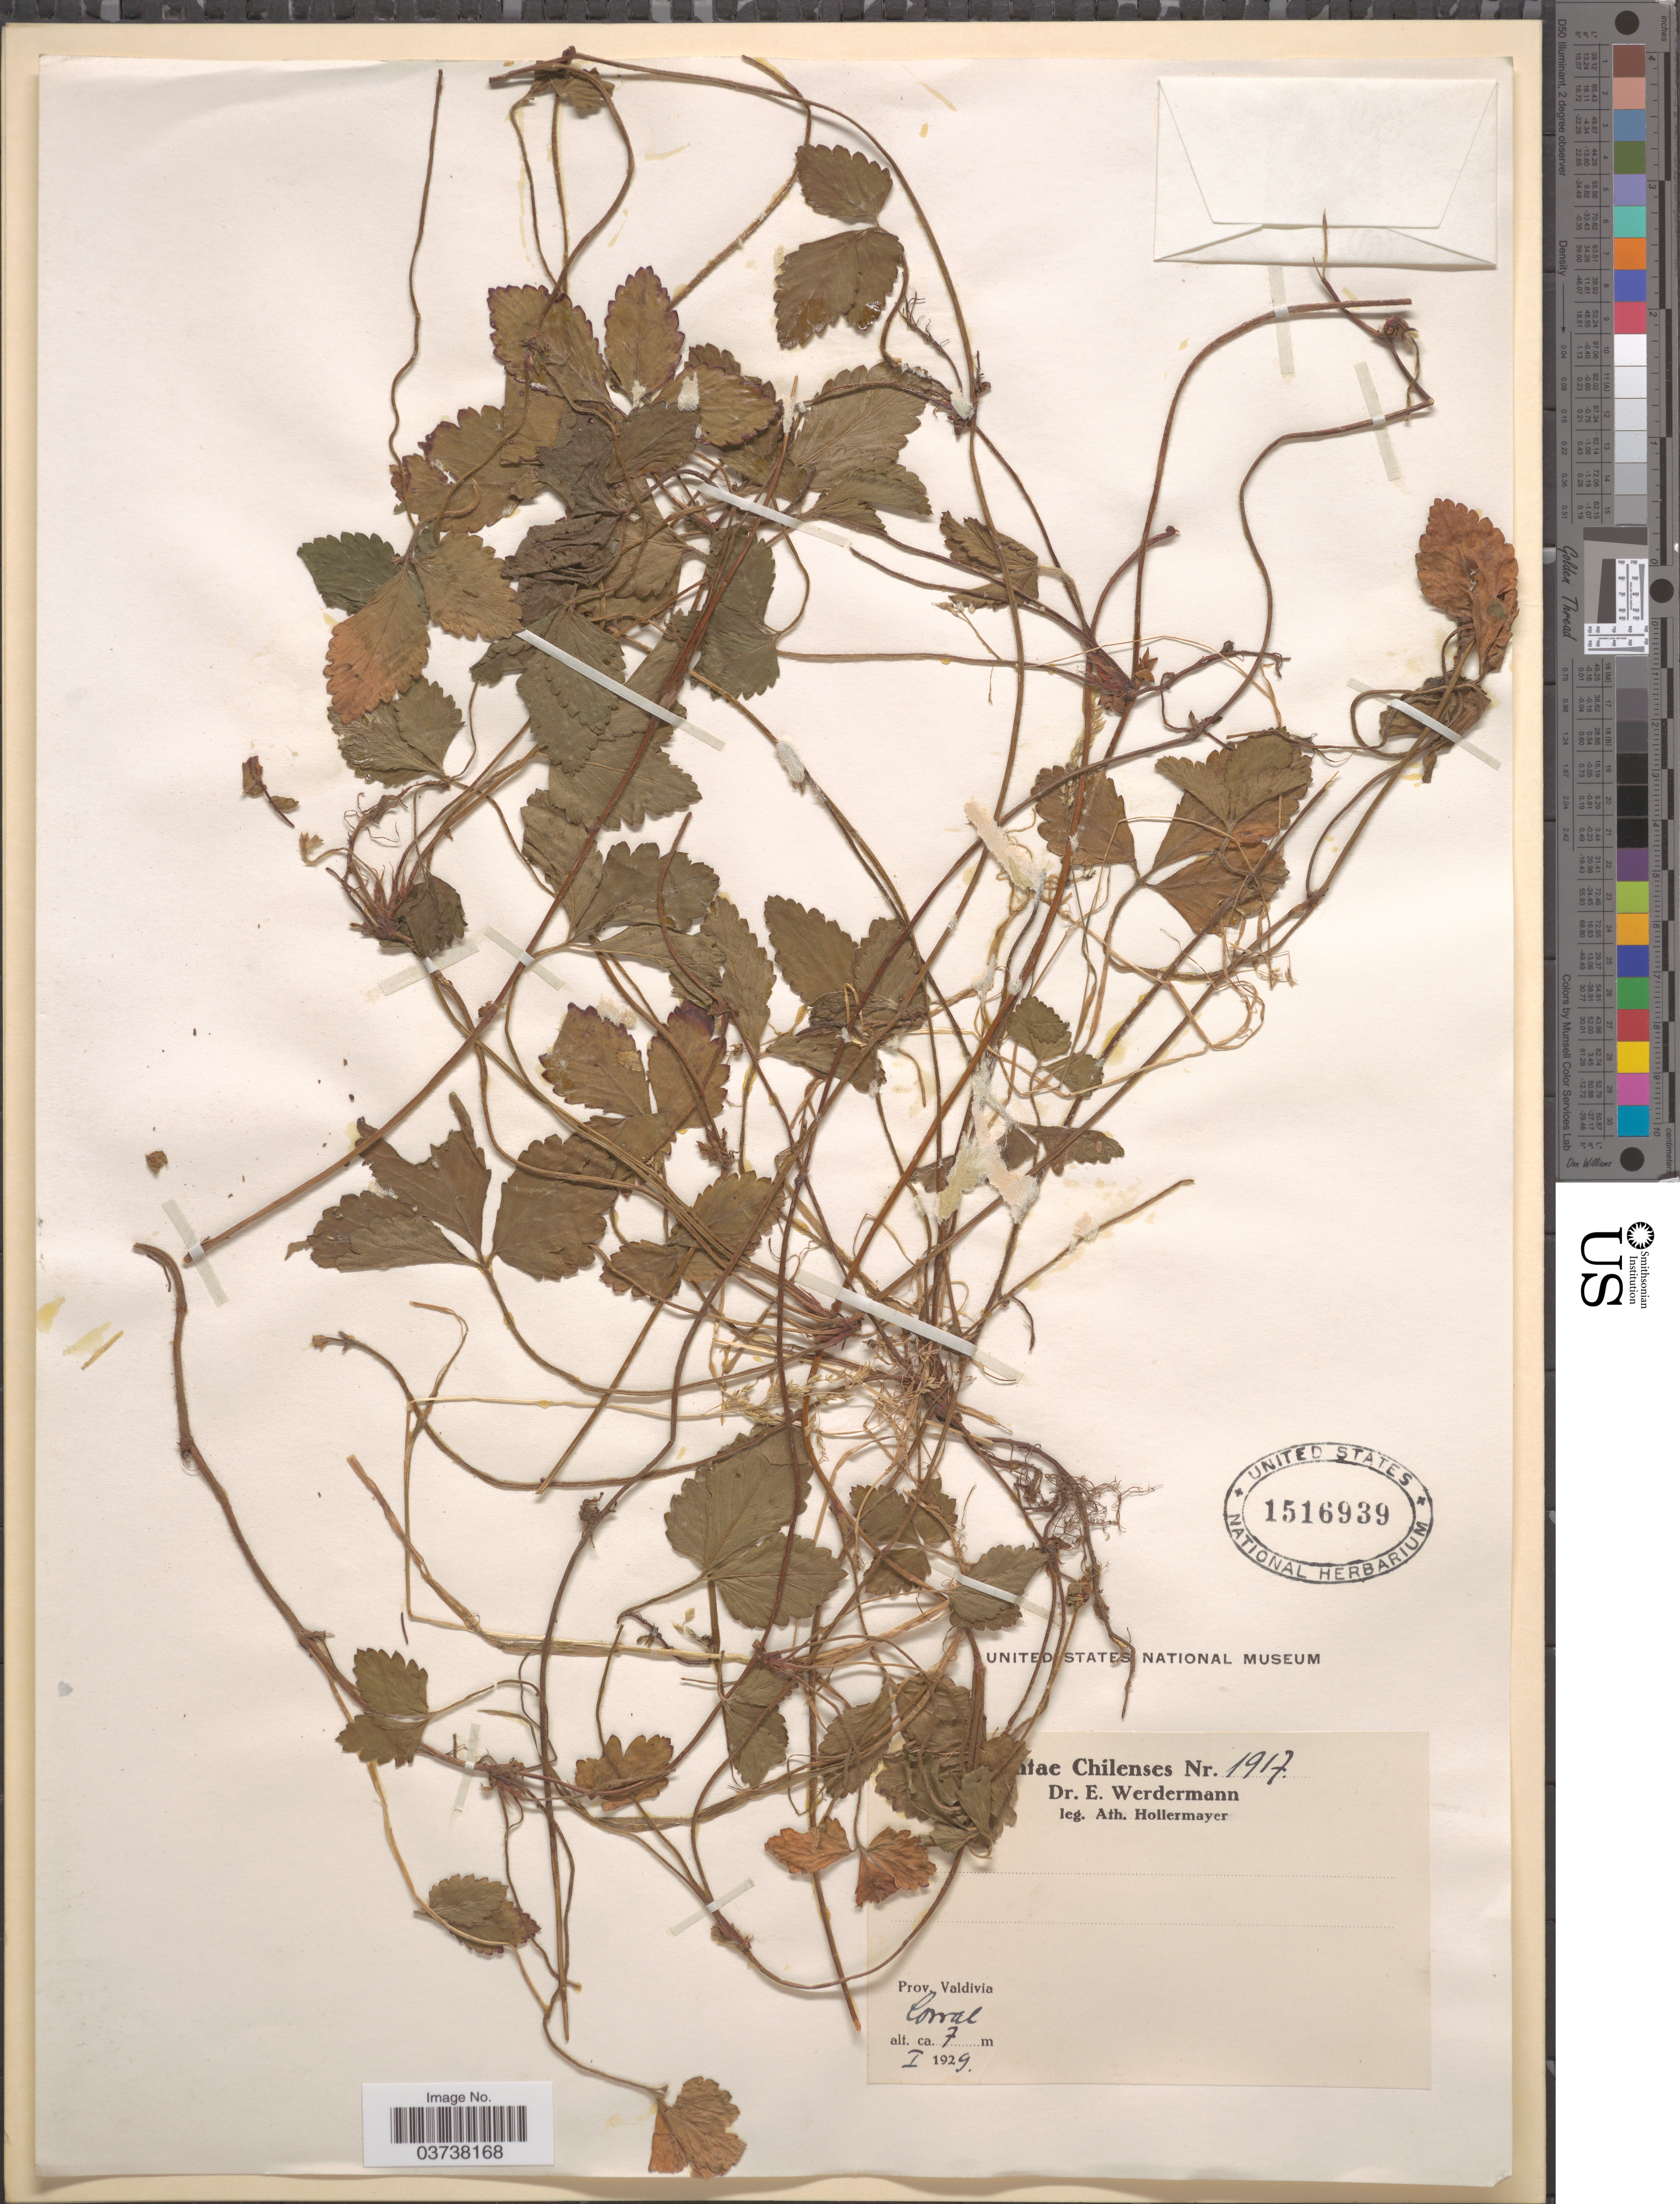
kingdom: Plantae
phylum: Tracheophyta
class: Magnoliopsida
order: Rosales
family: Rosaceae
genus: Potentilla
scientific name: Potentilla indica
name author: (Andrews) Th. Wolf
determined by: Strong, Mark T., (BOT), Smithsonian Institution - National Museum of Natural History (UNITED STATES)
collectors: A. Hollermayer & E. Werdermann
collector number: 1917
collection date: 1929-01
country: Chile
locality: Prov. Valdivia. Corral.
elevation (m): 7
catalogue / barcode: US 1516939